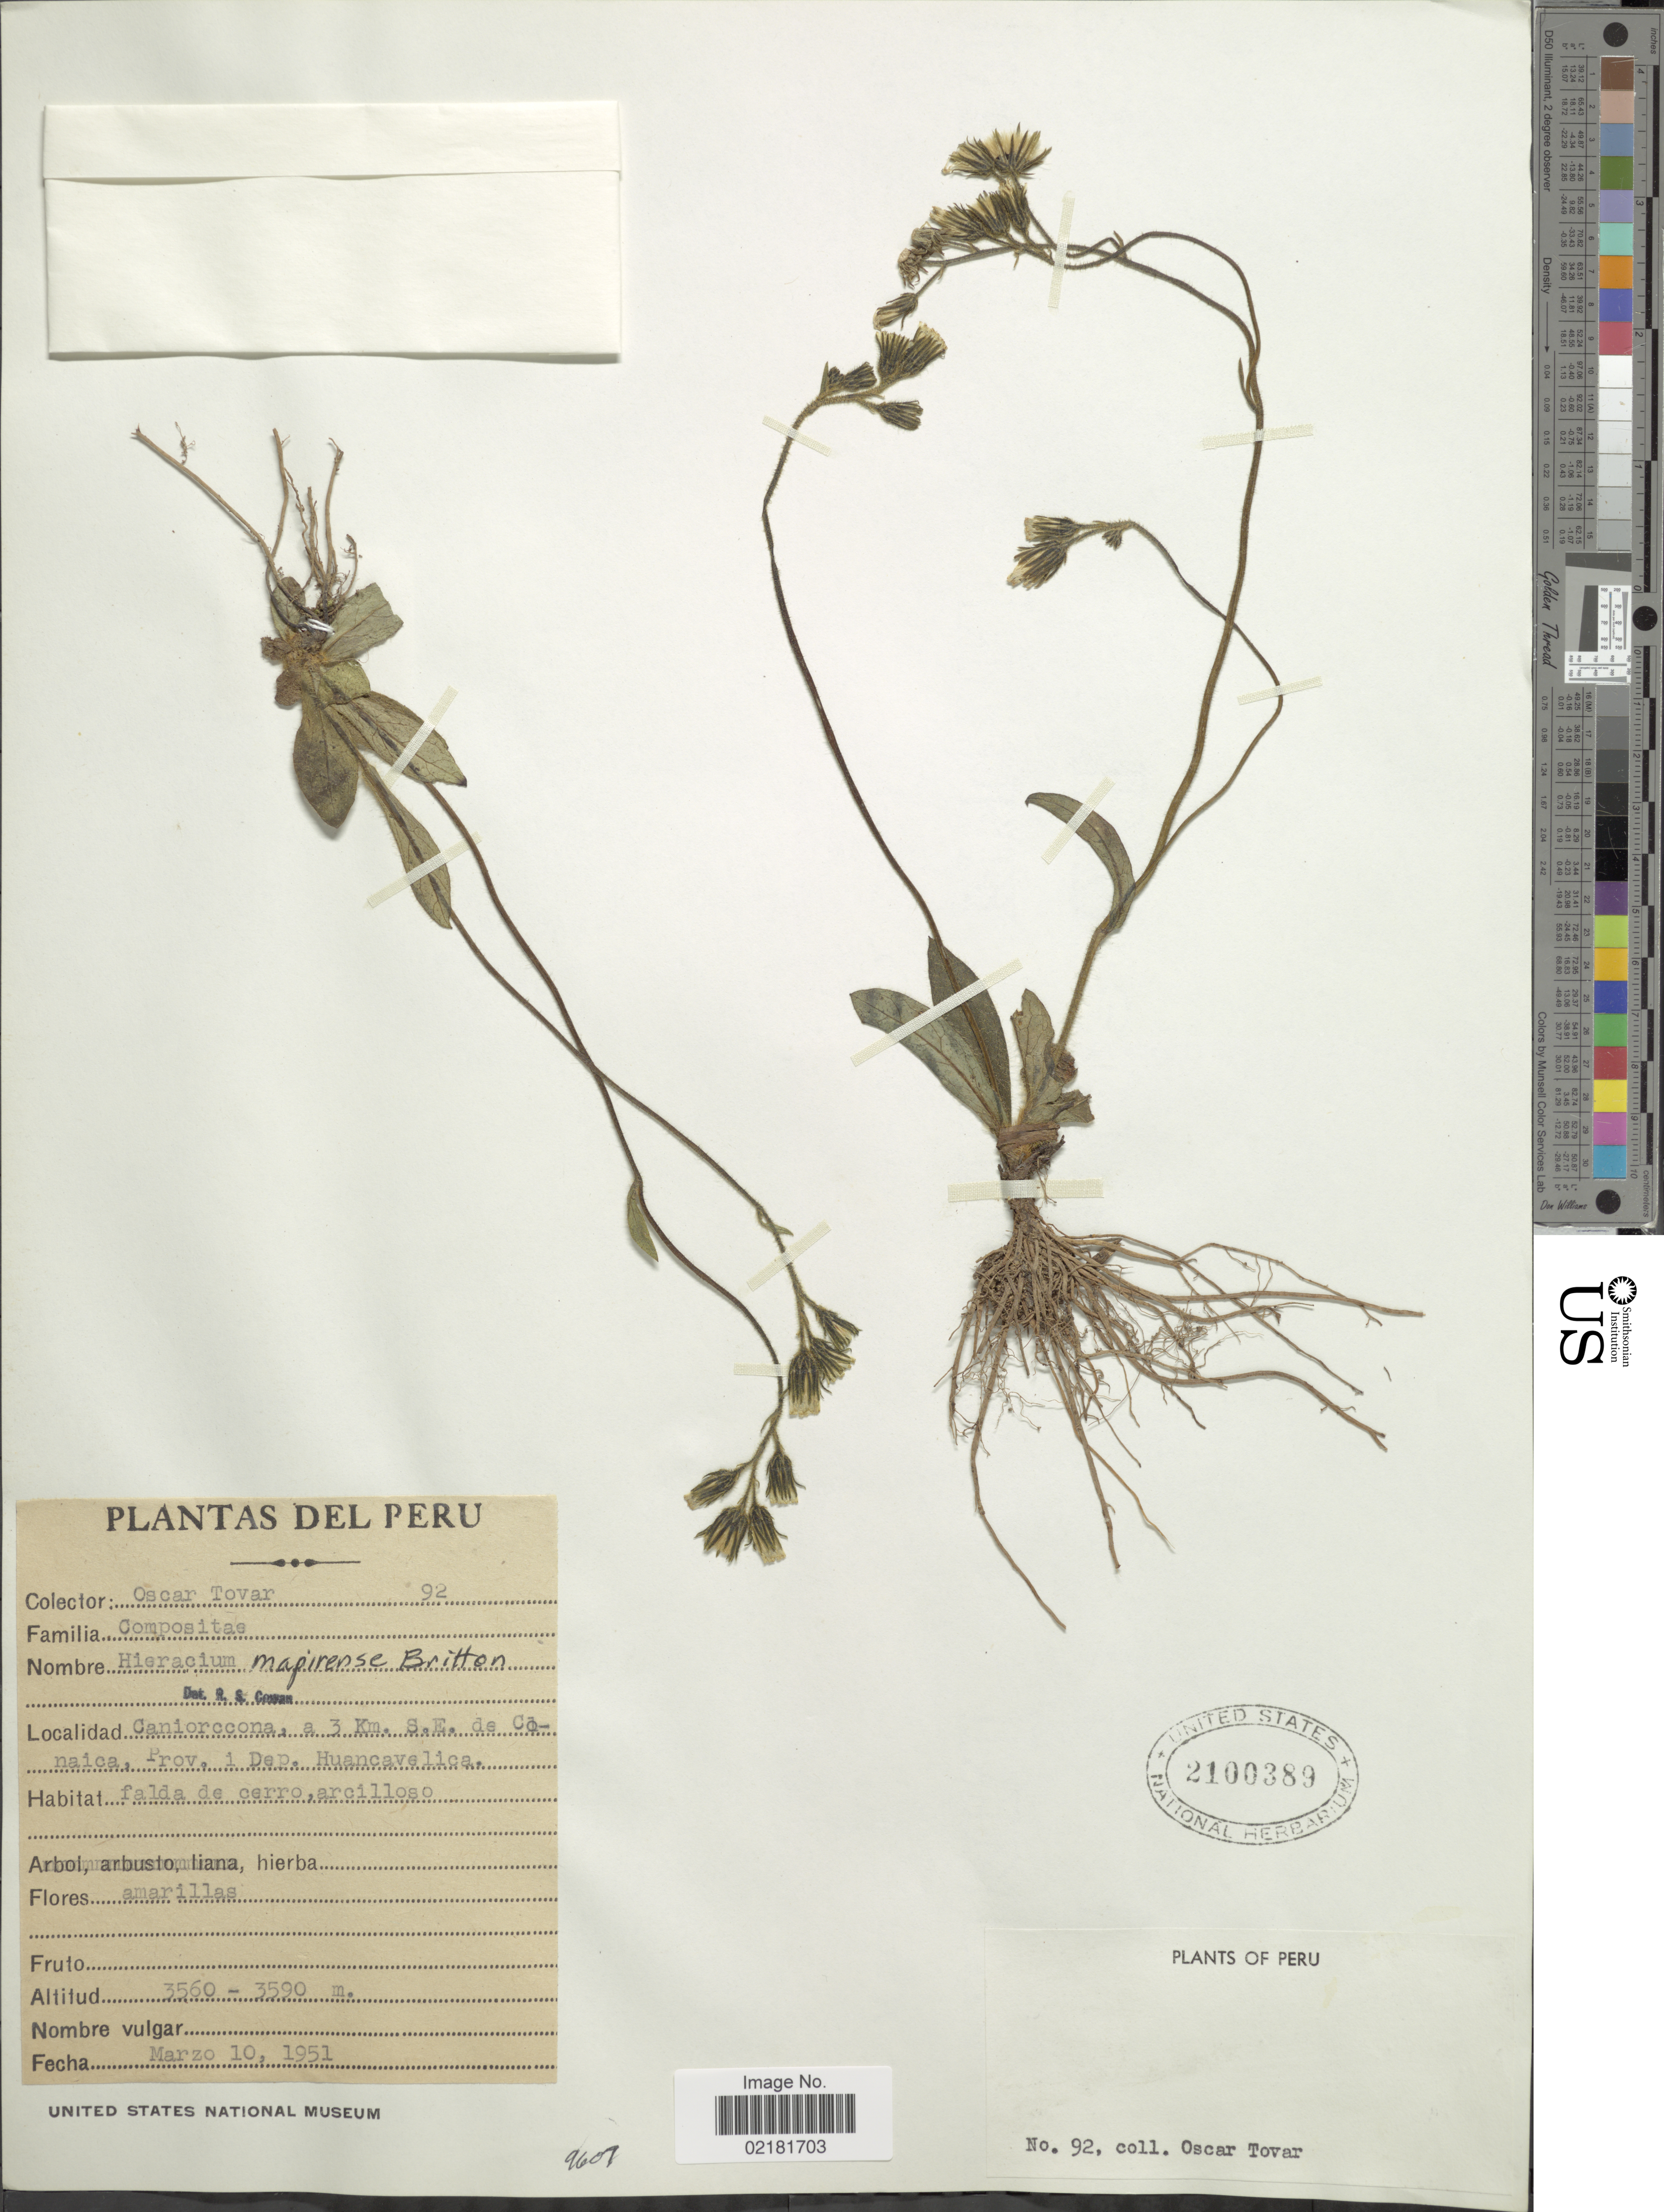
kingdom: Plantae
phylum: Tracheophyta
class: Magnoliopsida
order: Asterales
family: Asteraceae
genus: Hieracium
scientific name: Hieracium mapirense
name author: Britton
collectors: Ó. Tovar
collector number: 92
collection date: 1951-03-10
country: Peru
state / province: Huancavelica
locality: Caniorccona, a 3 Km. S.E. de Conaica.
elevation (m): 3560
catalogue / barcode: US 2100389